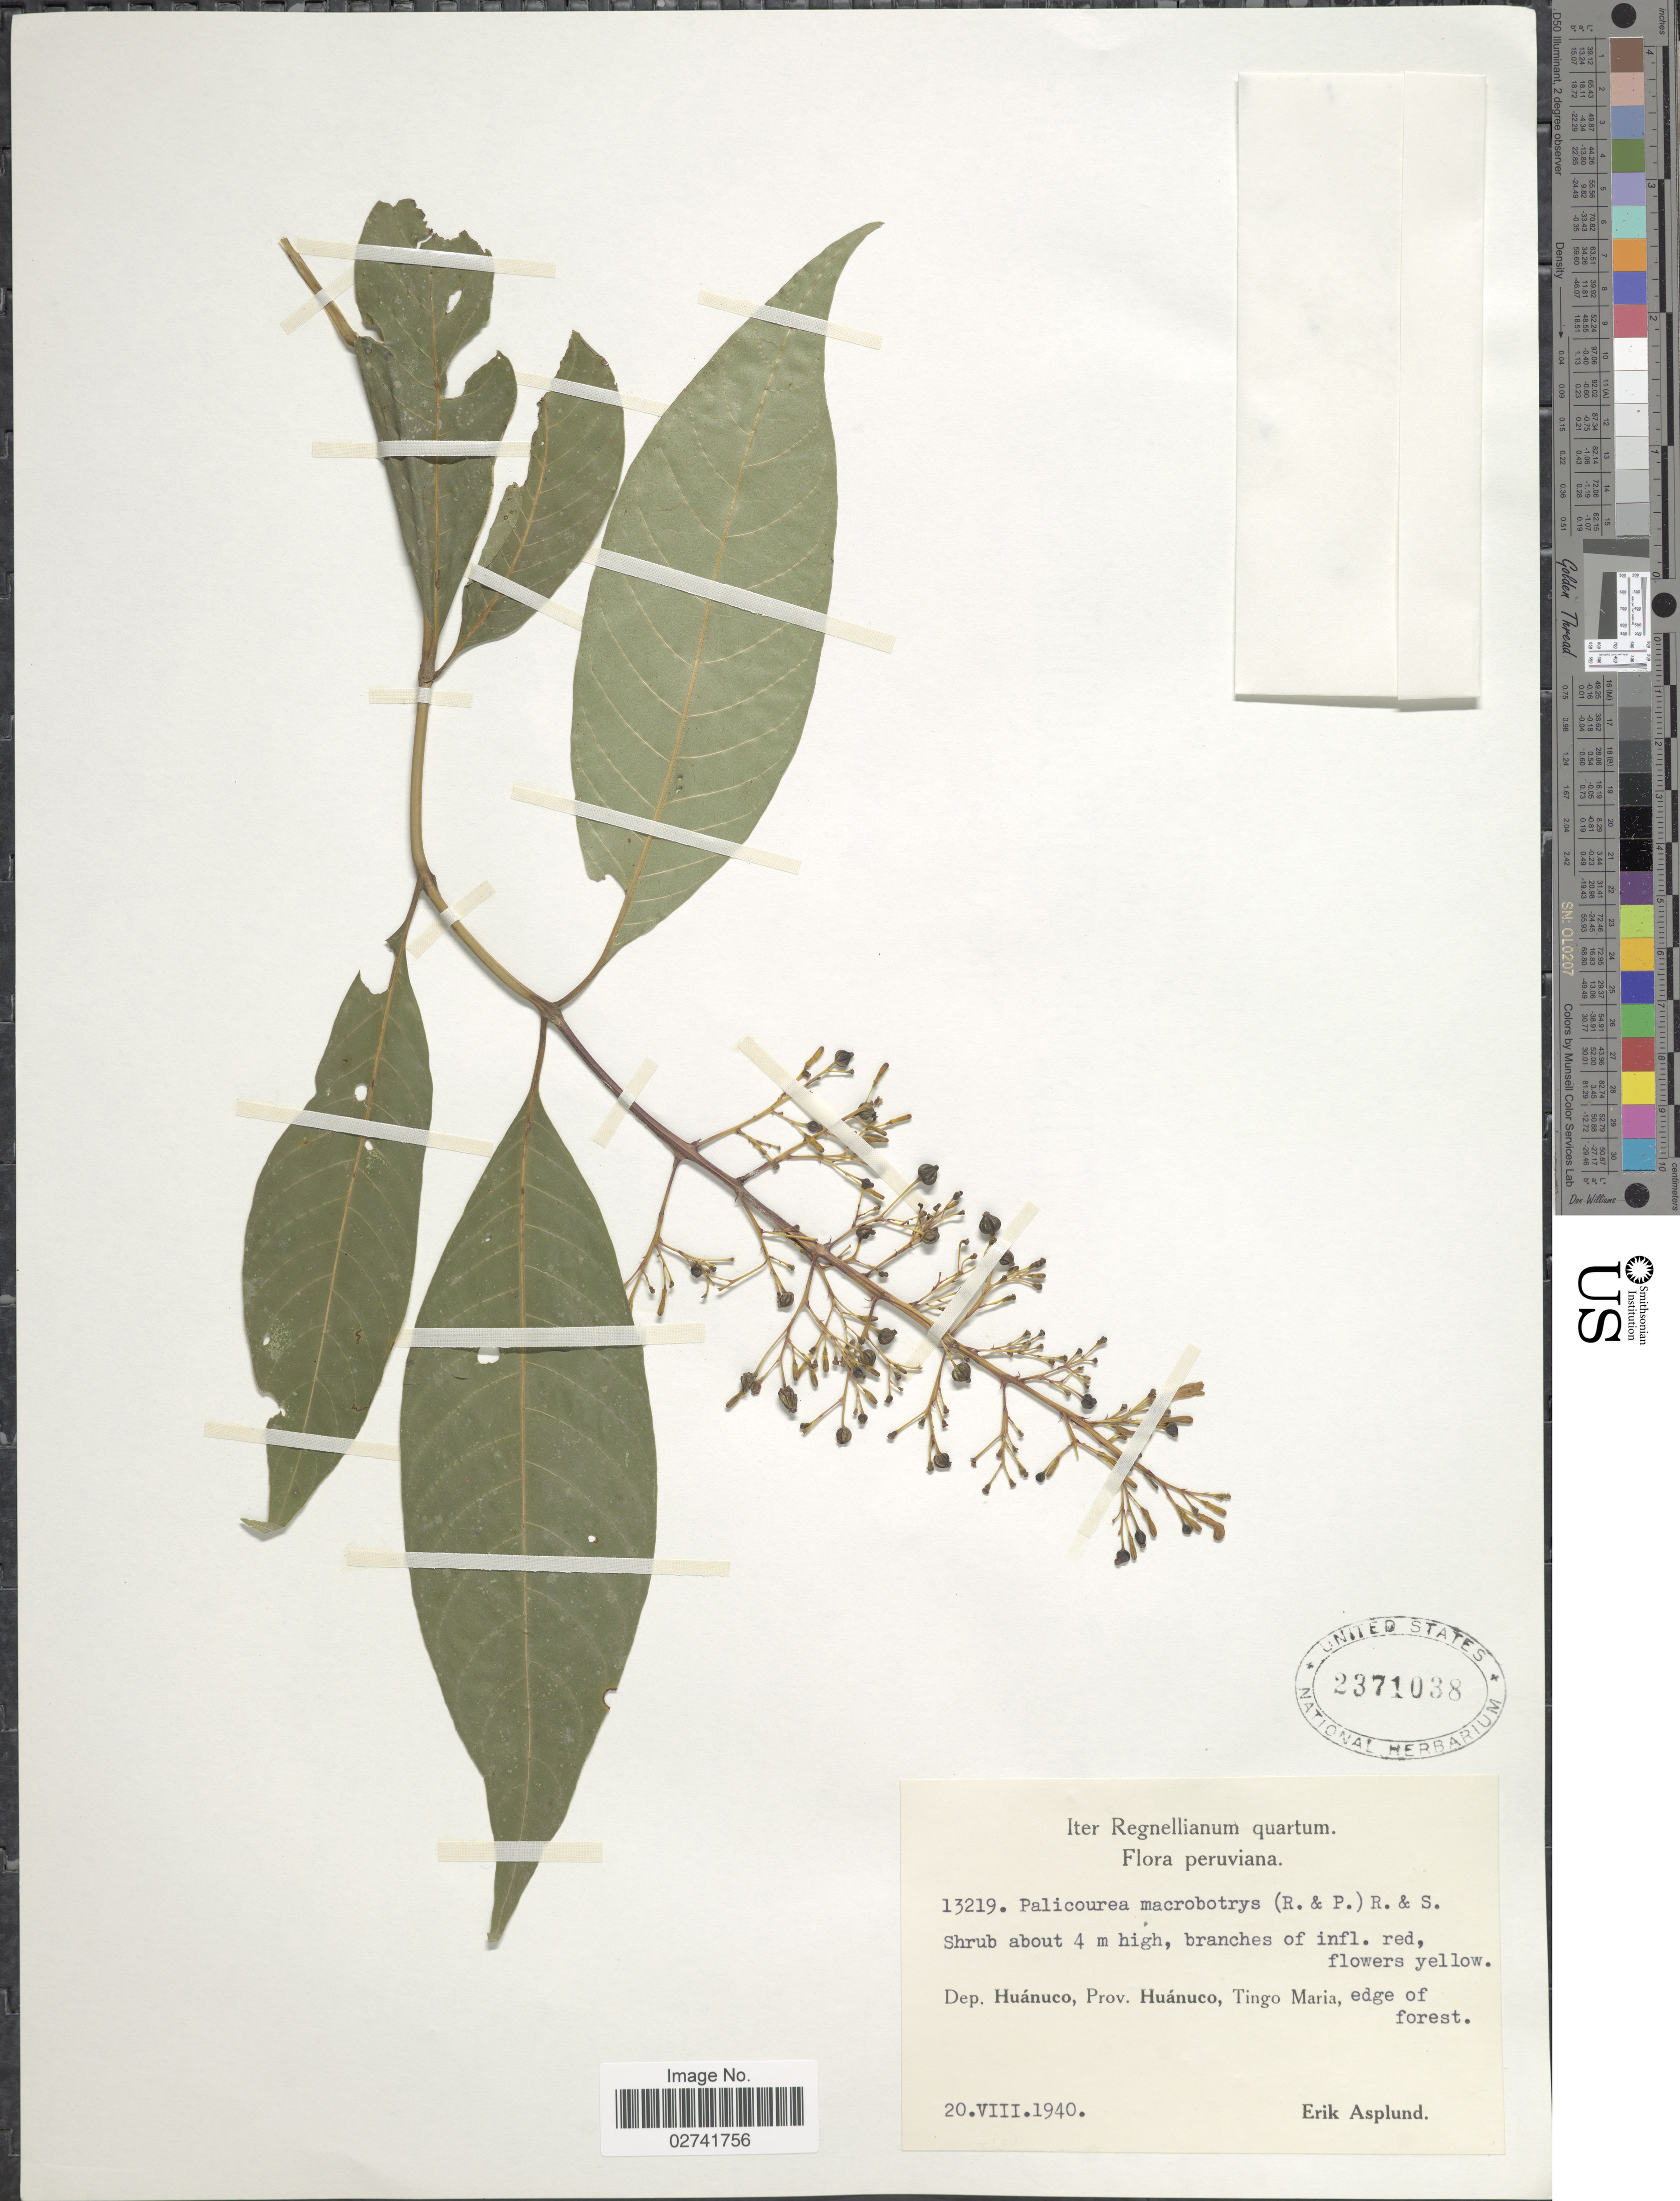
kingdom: Plantae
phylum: Tracheophyta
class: Magnoliopsida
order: Gentianales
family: Rubiaceae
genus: Palicourea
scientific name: Palicourea macrobotrys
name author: (Ruiz & Pav.) Schult.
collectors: E. Asplund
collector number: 13219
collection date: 1940-08-20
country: Peru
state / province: Huánuco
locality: Peruviana. Dep. Huánuco, Tingo Maria, edge of forest.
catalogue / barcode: US 2371038